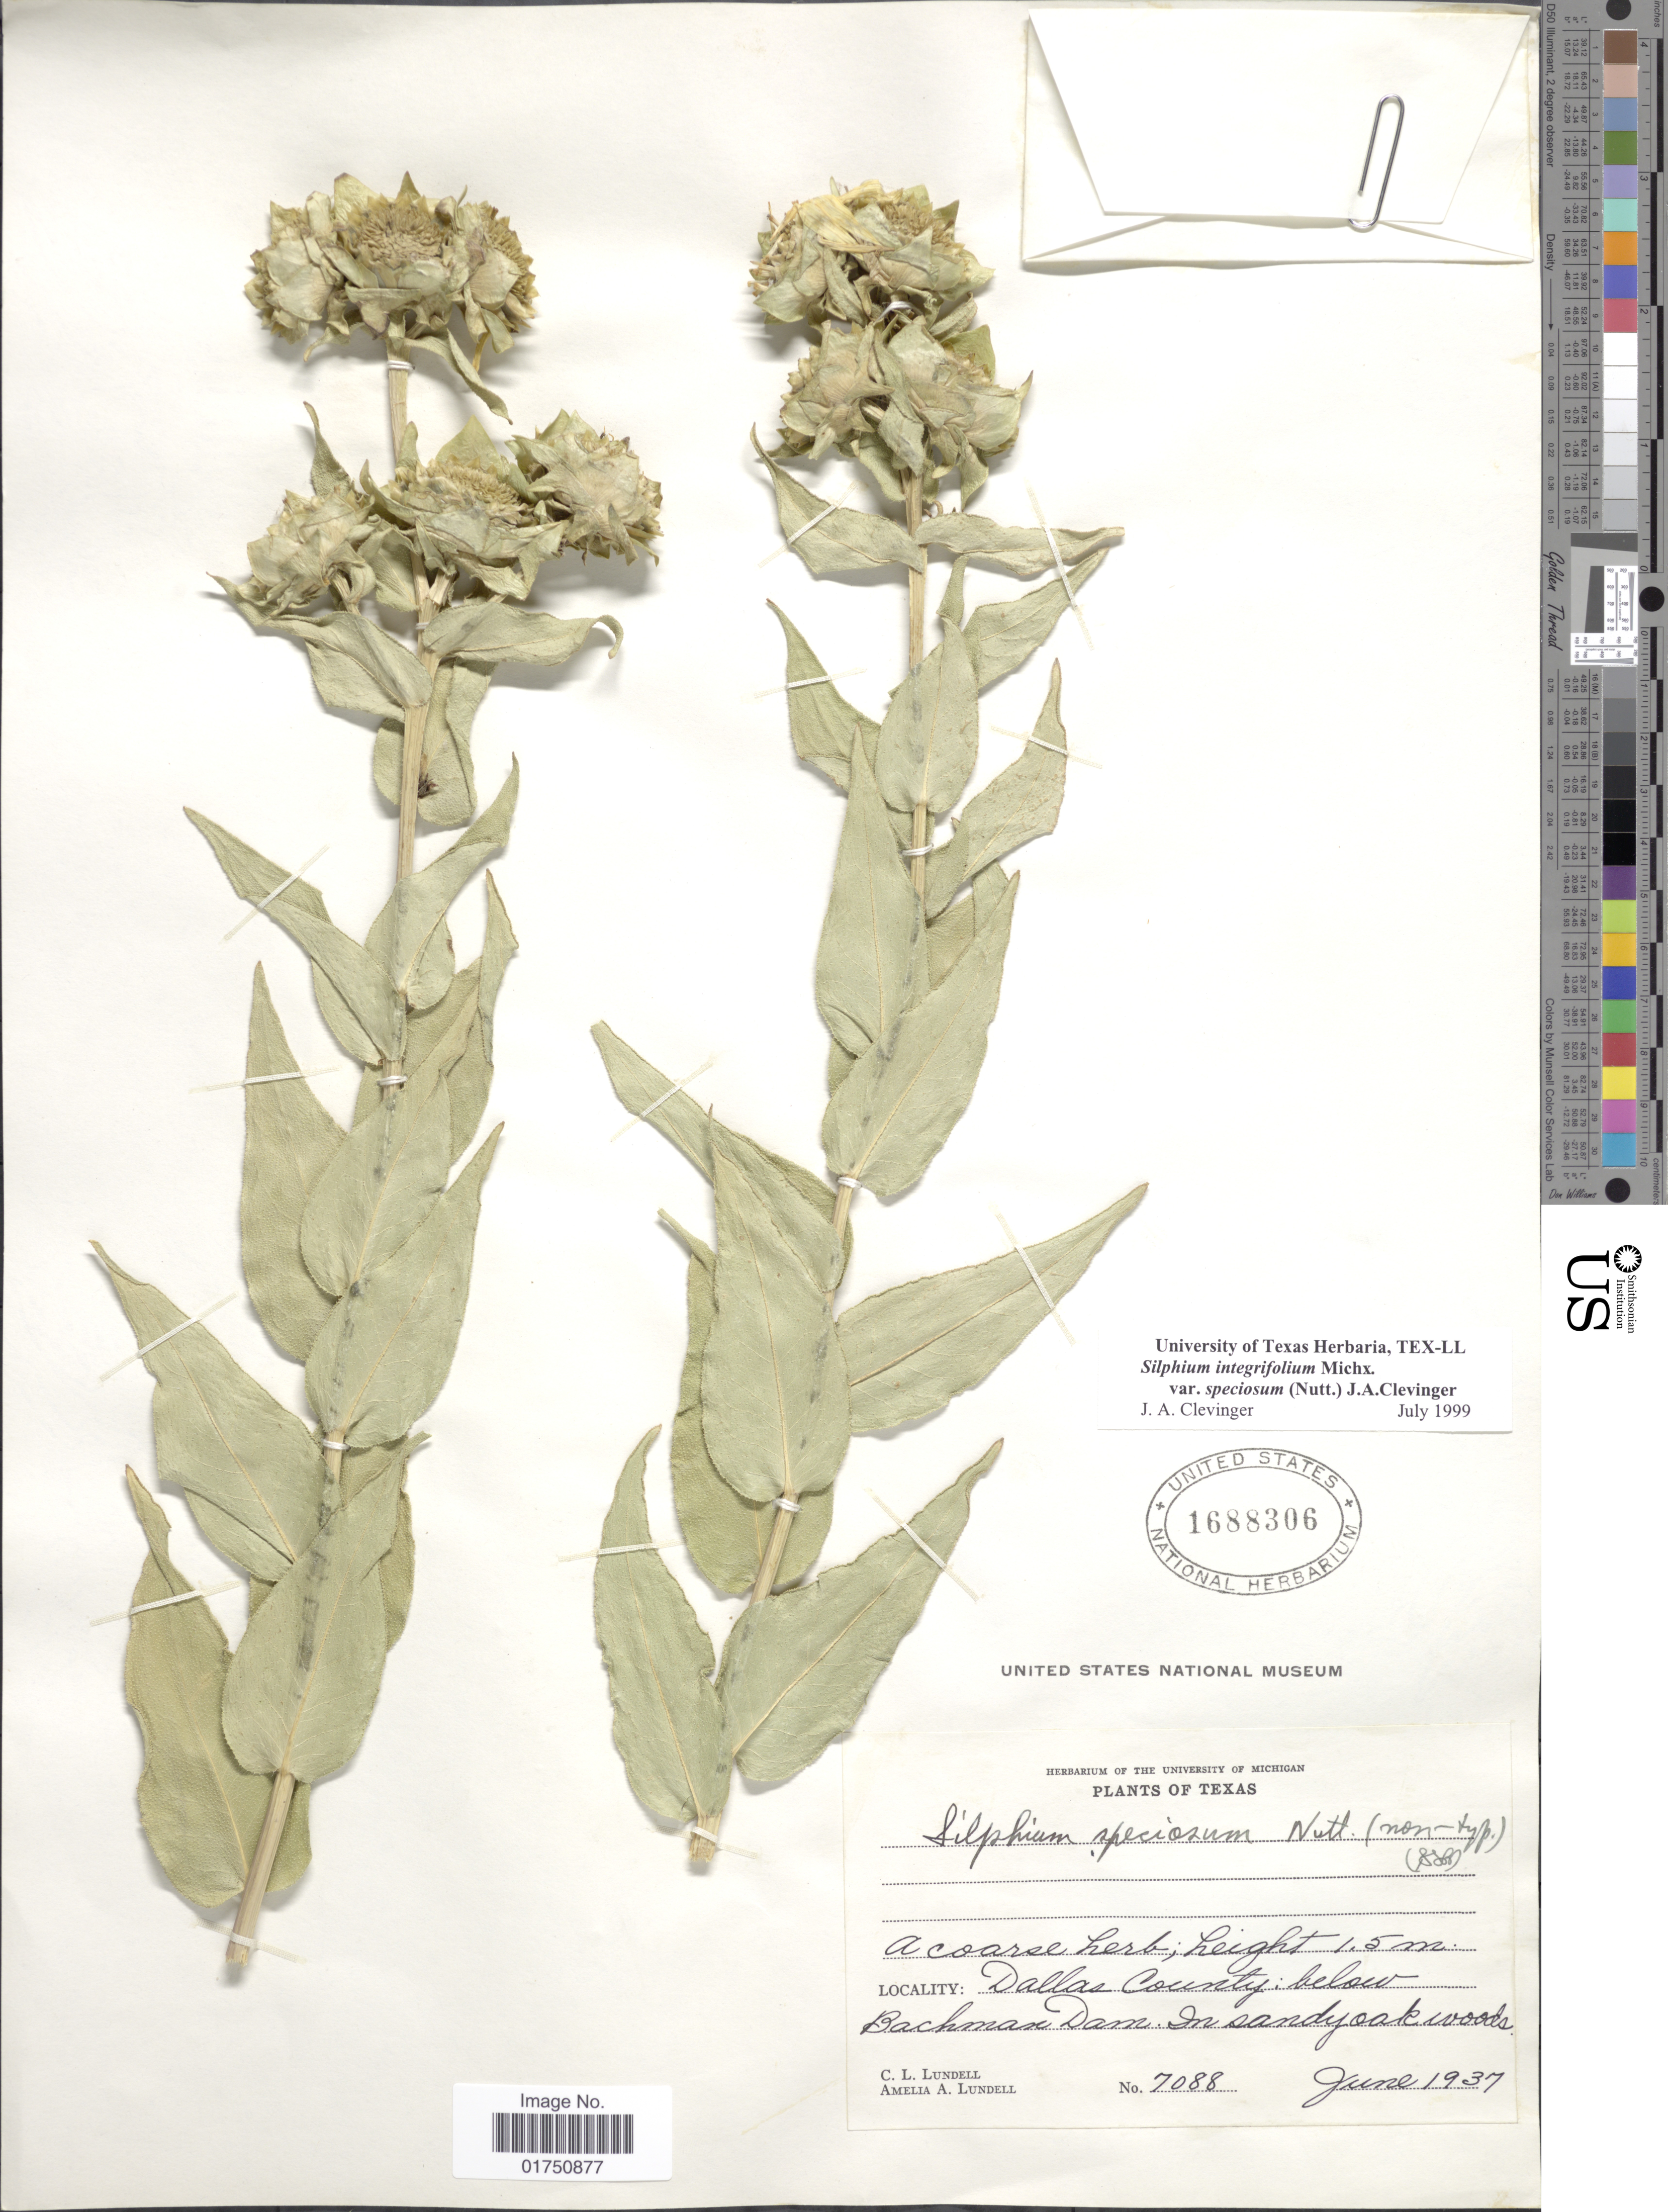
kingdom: Plantae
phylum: Tracheophyta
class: Magnoliopsida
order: Asterales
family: Asteraceae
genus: Silphium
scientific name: Silphium speciosum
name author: Nutt.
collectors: C. L. Lundell & A. A. Lundell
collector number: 7088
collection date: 1937-06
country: United States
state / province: Texas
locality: Dallas County: below Bachman Dam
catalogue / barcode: US 1688306